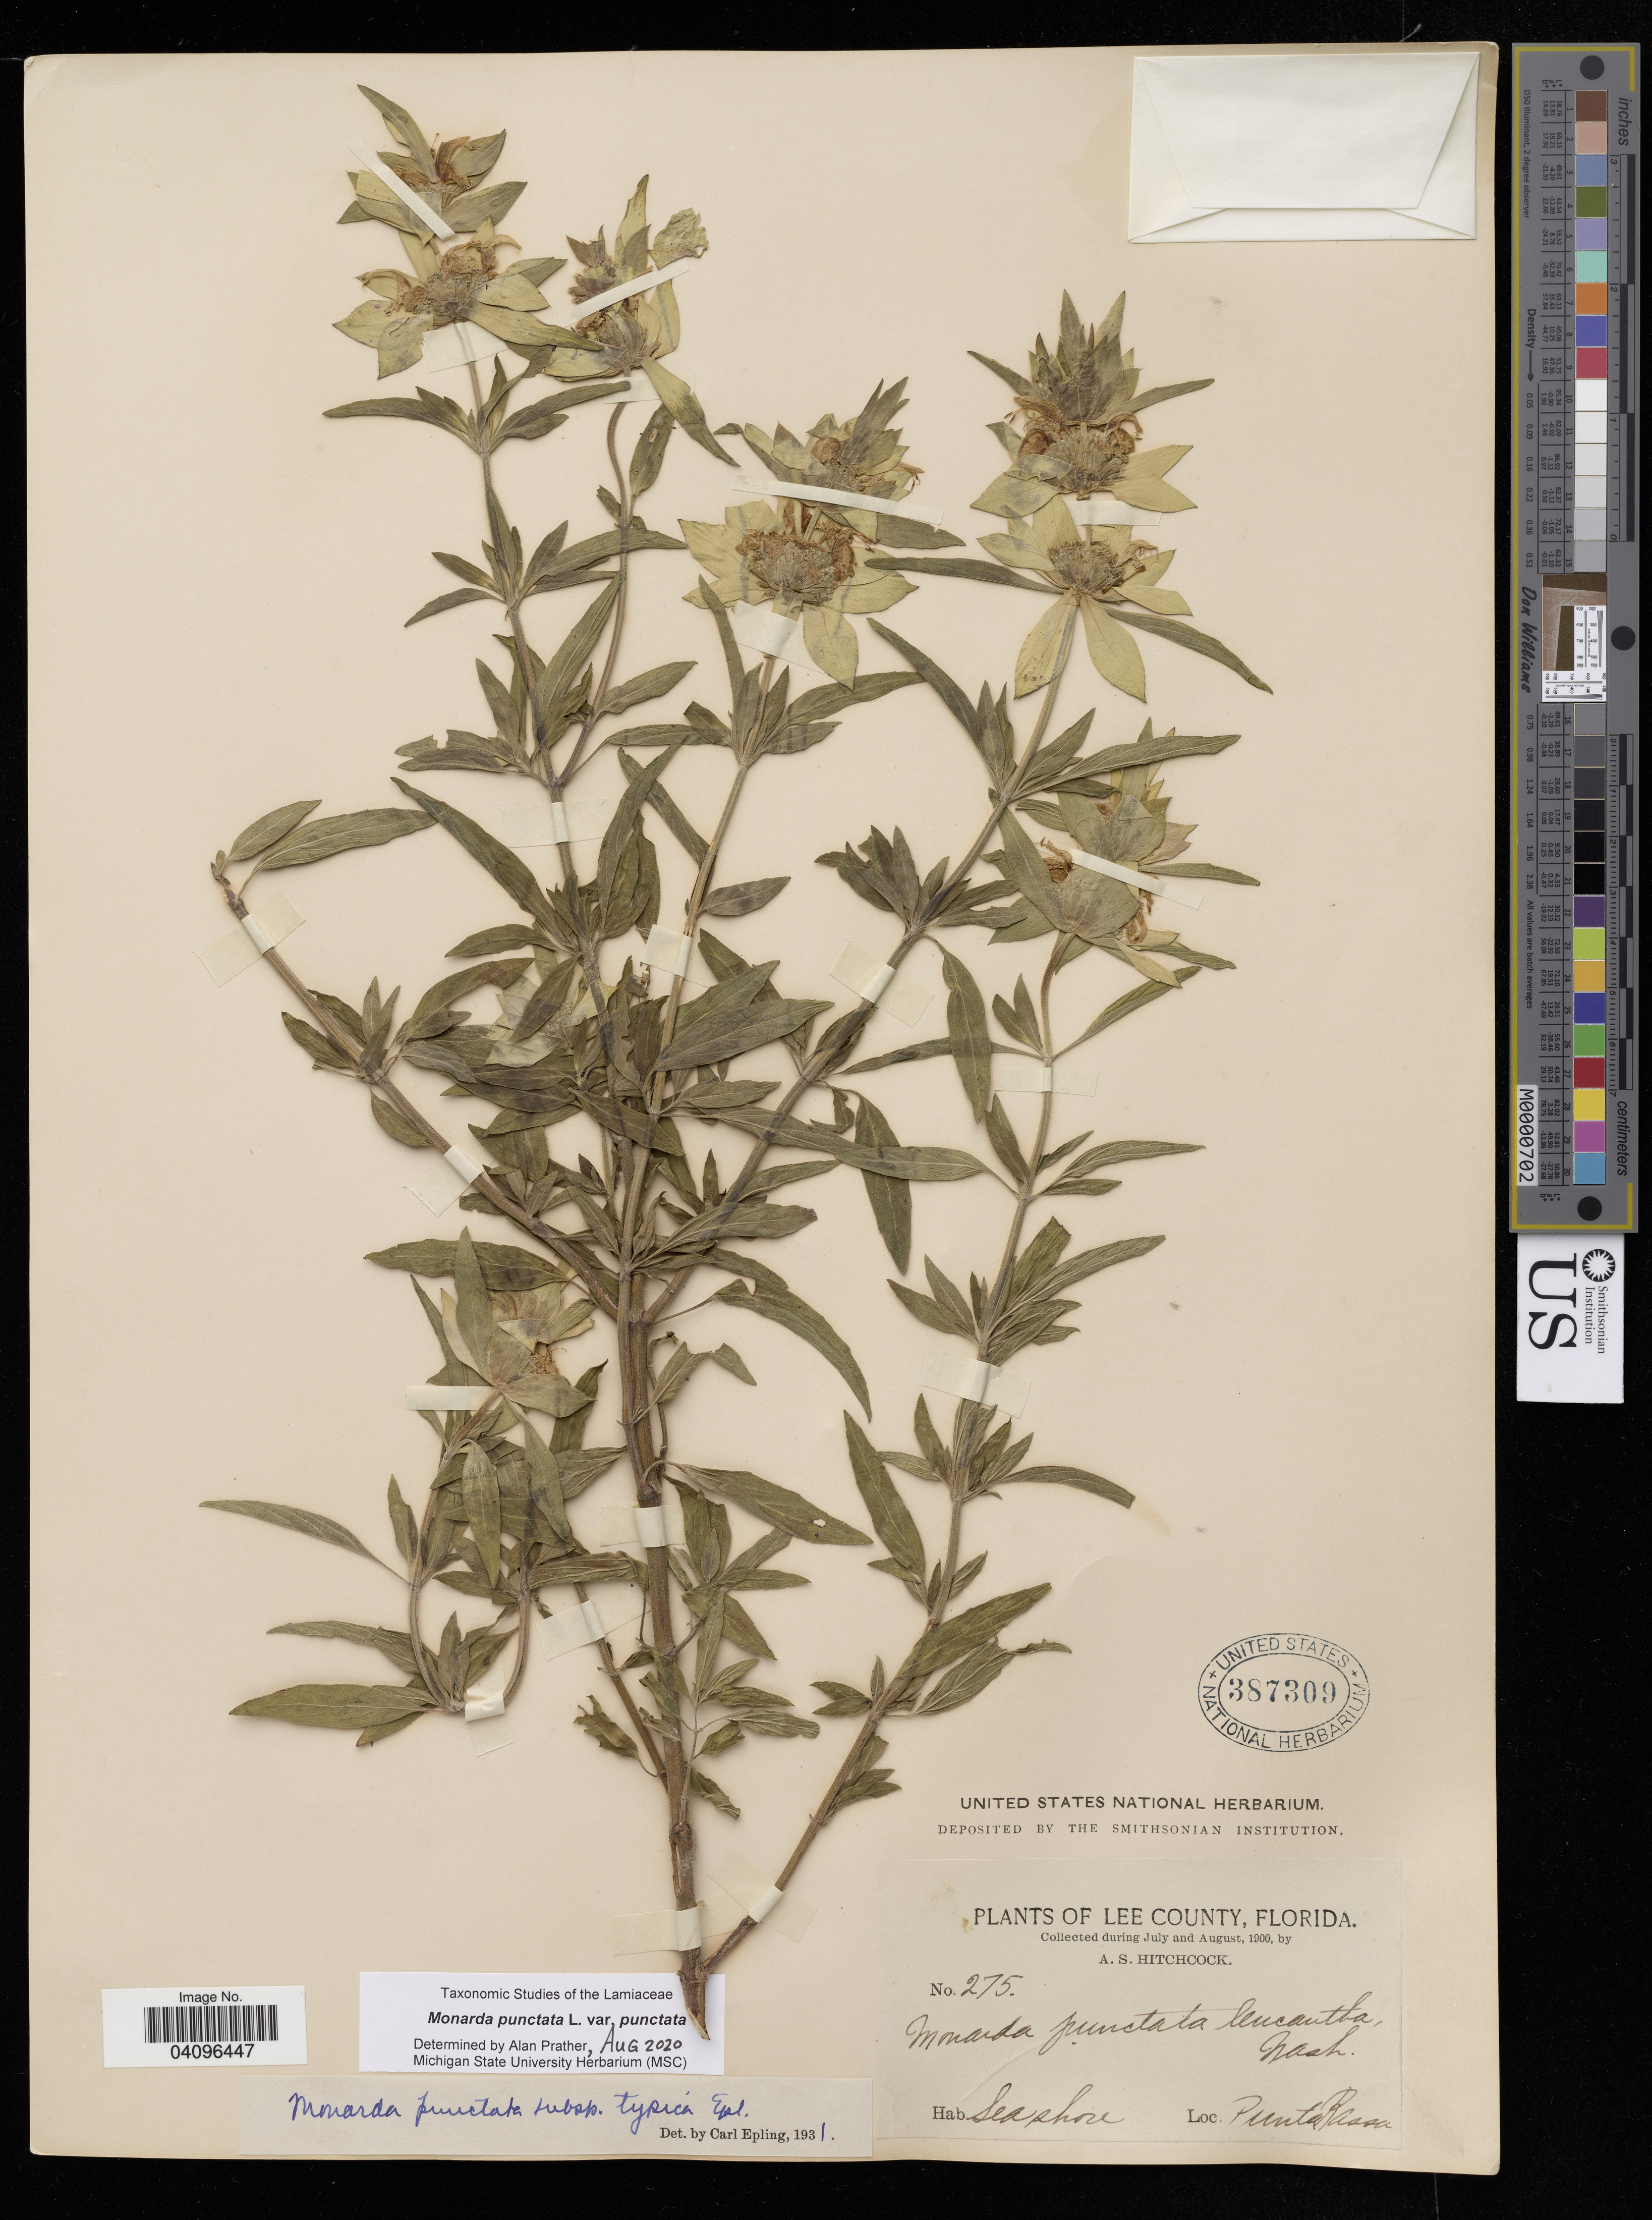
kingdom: Plantae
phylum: Tracheophyta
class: Magnoliopsida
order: Lamiales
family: Lamiaceae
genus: Monarda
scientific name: Monarda punctata var. punctata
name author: L.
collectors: A. Hitchcock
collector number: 275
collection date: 1900-07/1900-08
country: United States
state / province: Florida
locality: Lee County, Punta Passa.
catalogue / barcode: US 387309